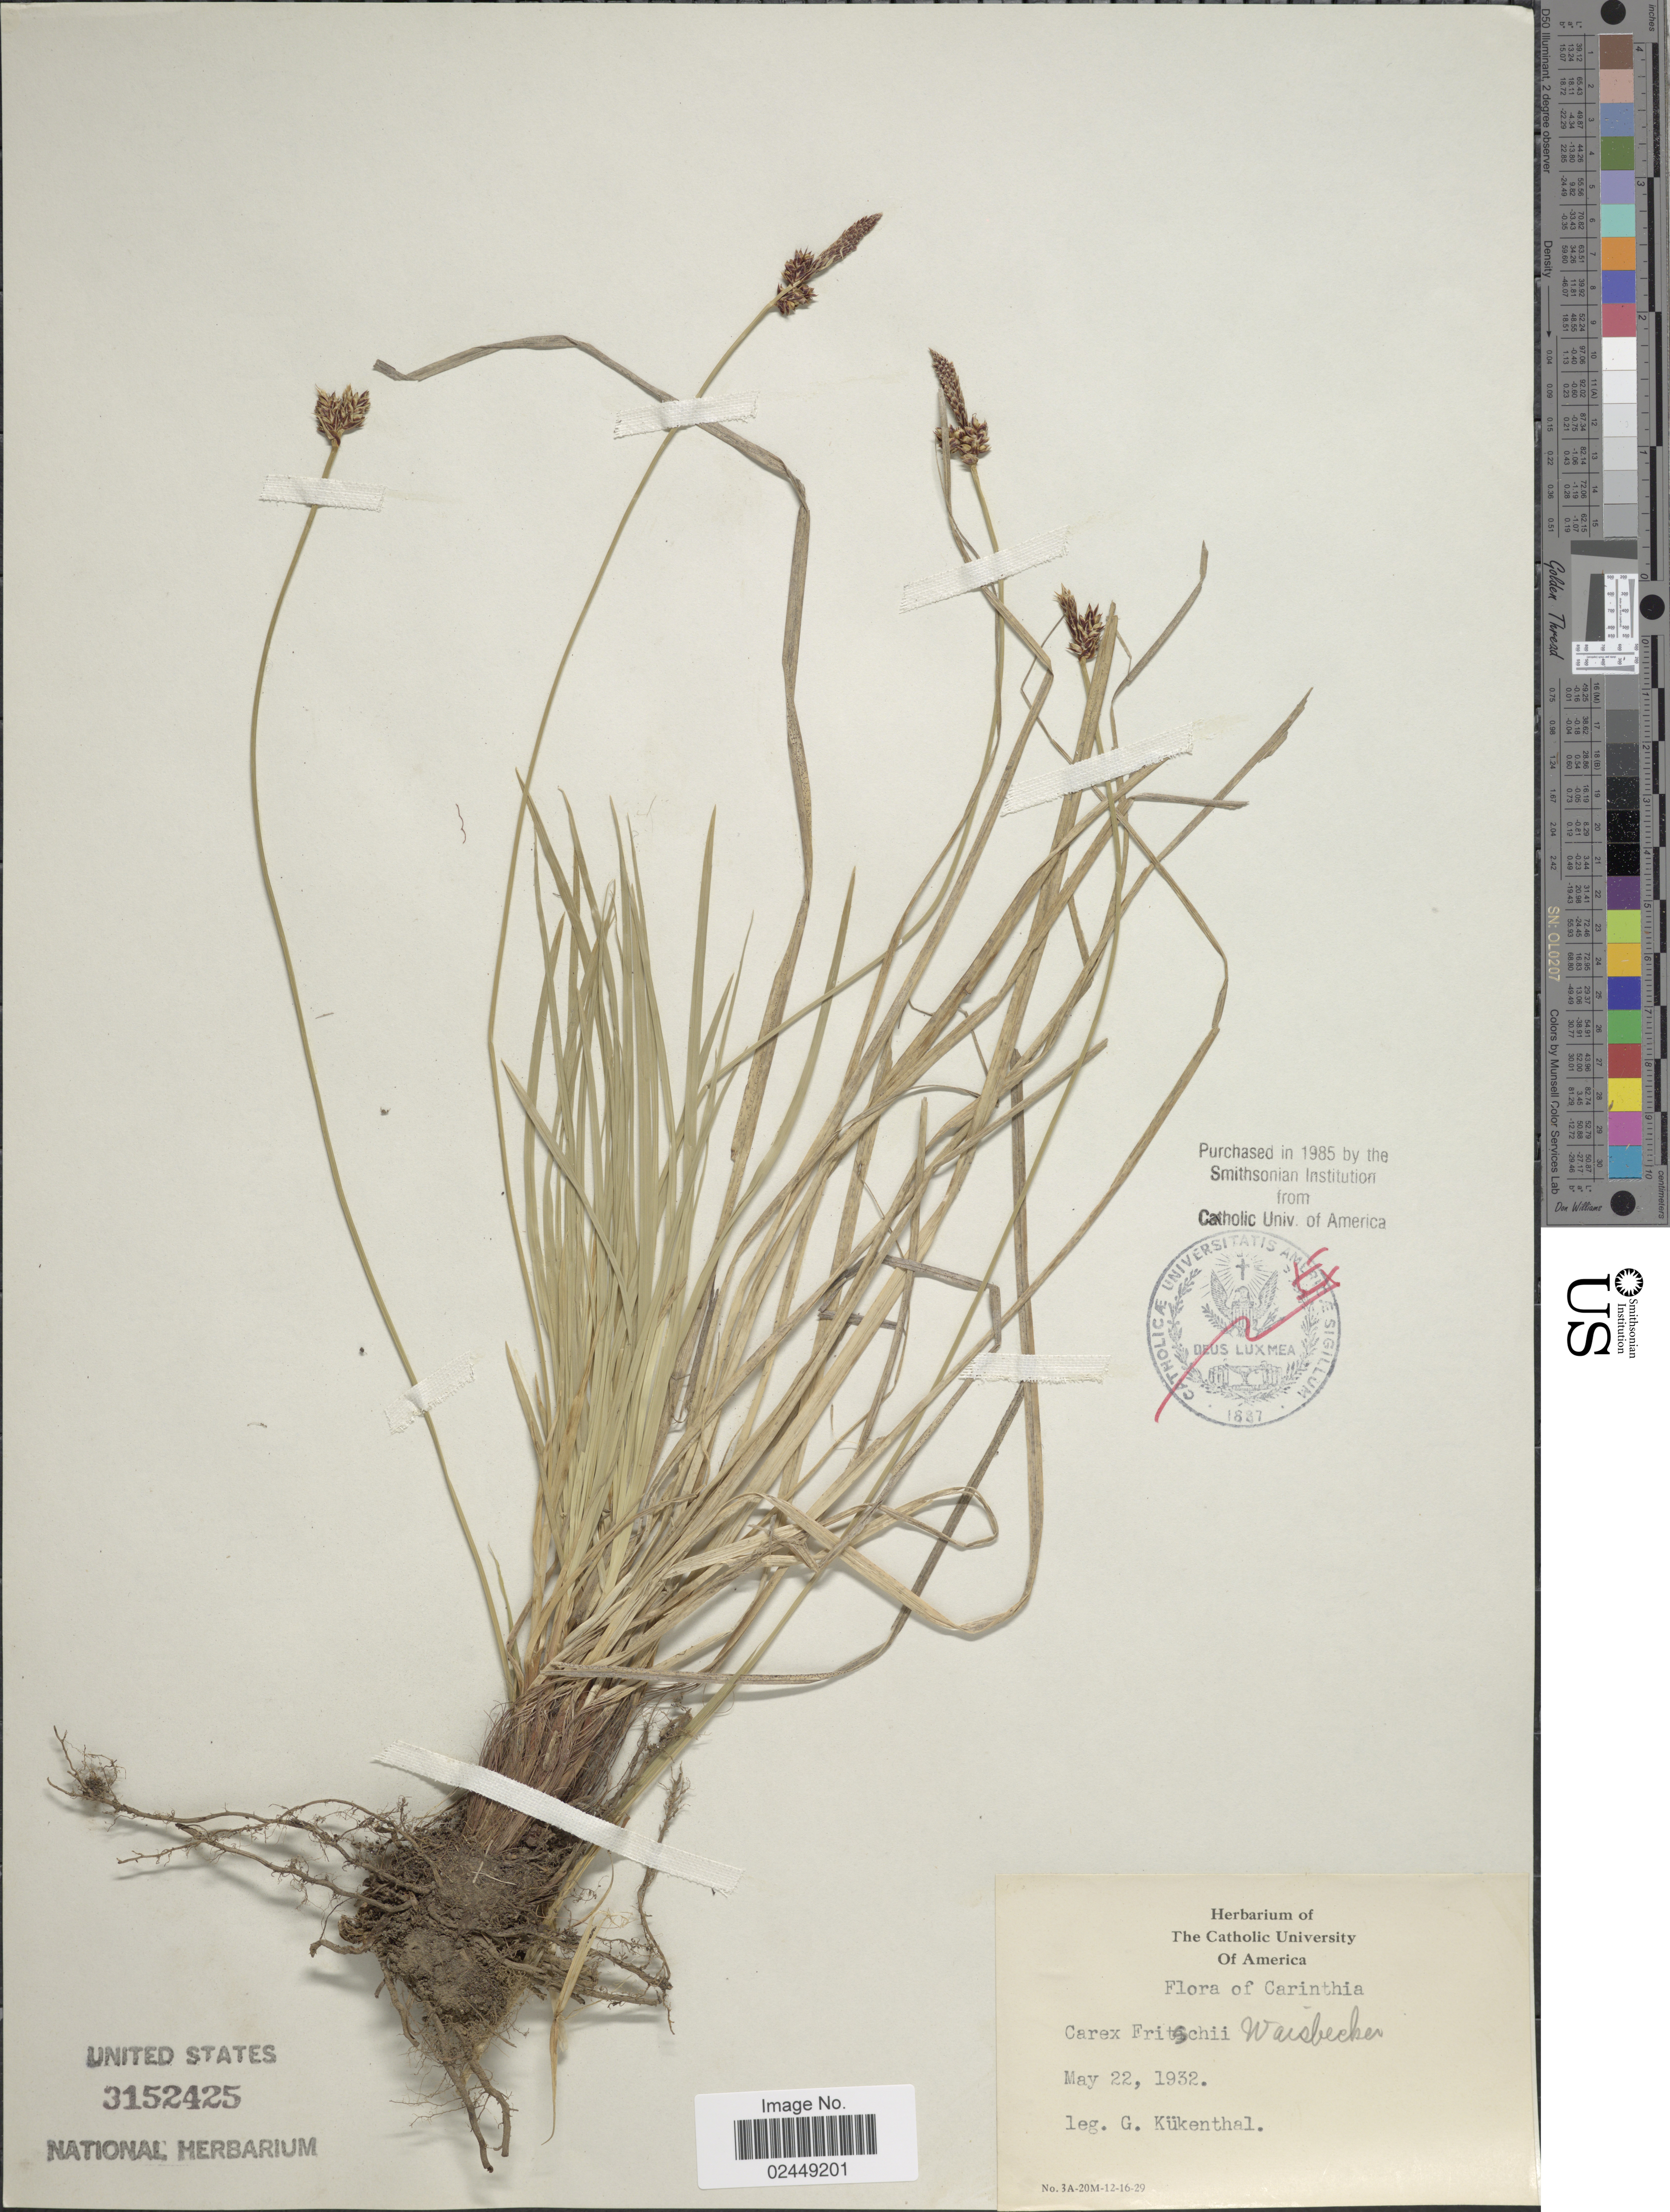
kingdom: Plantae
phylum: Tracheophyta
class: Liliopsida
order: Poales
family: Cyperaceae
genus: Carex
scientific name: Carex fritschii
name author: Waisb.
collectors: G. Kükenthal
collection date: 1932-05-22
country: Austria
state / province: Karnten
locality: Carinthia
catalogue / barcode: US 3152425